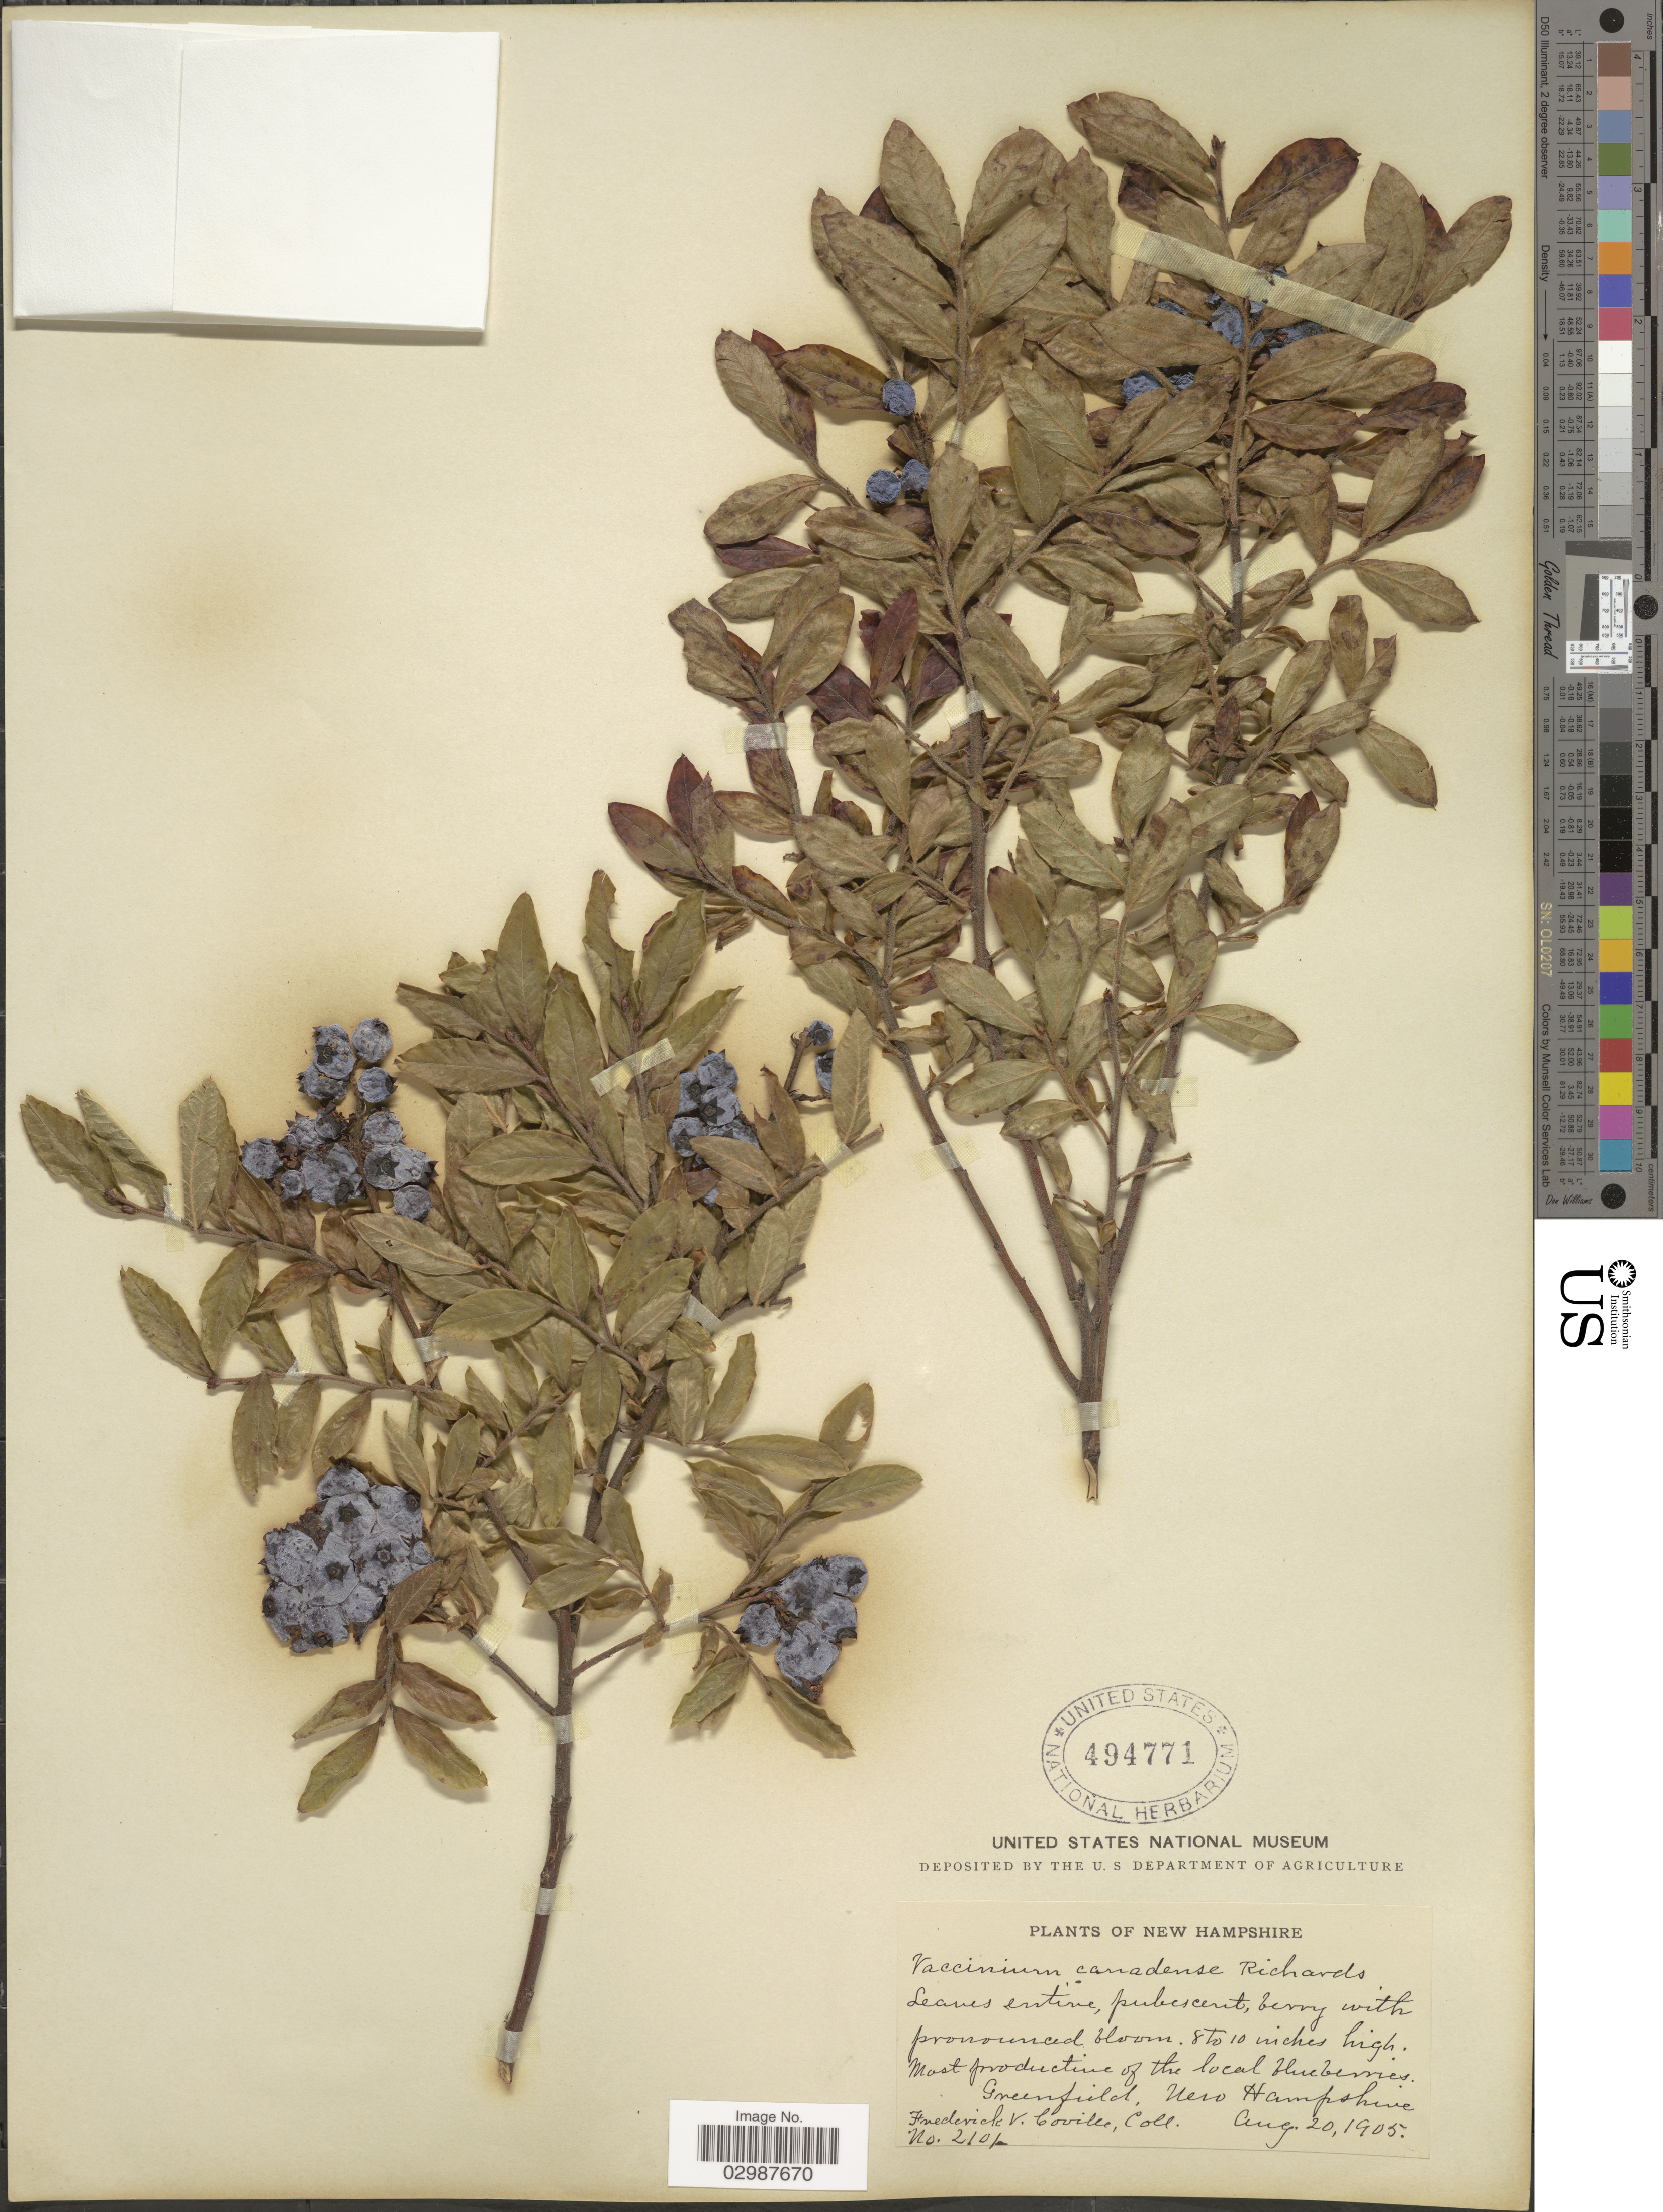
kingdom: Plantae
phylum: Tracheophyta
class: Magnoliopsida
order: Ericales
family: Ericaceae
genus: Vaccinium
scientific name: Vaccinium canadense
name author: Kalm ex Richardson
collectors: F. V. Coville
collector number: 2101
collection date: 1905-08-20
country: United States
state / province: New Hampshire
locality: Greenfield.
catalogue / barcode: US 494771